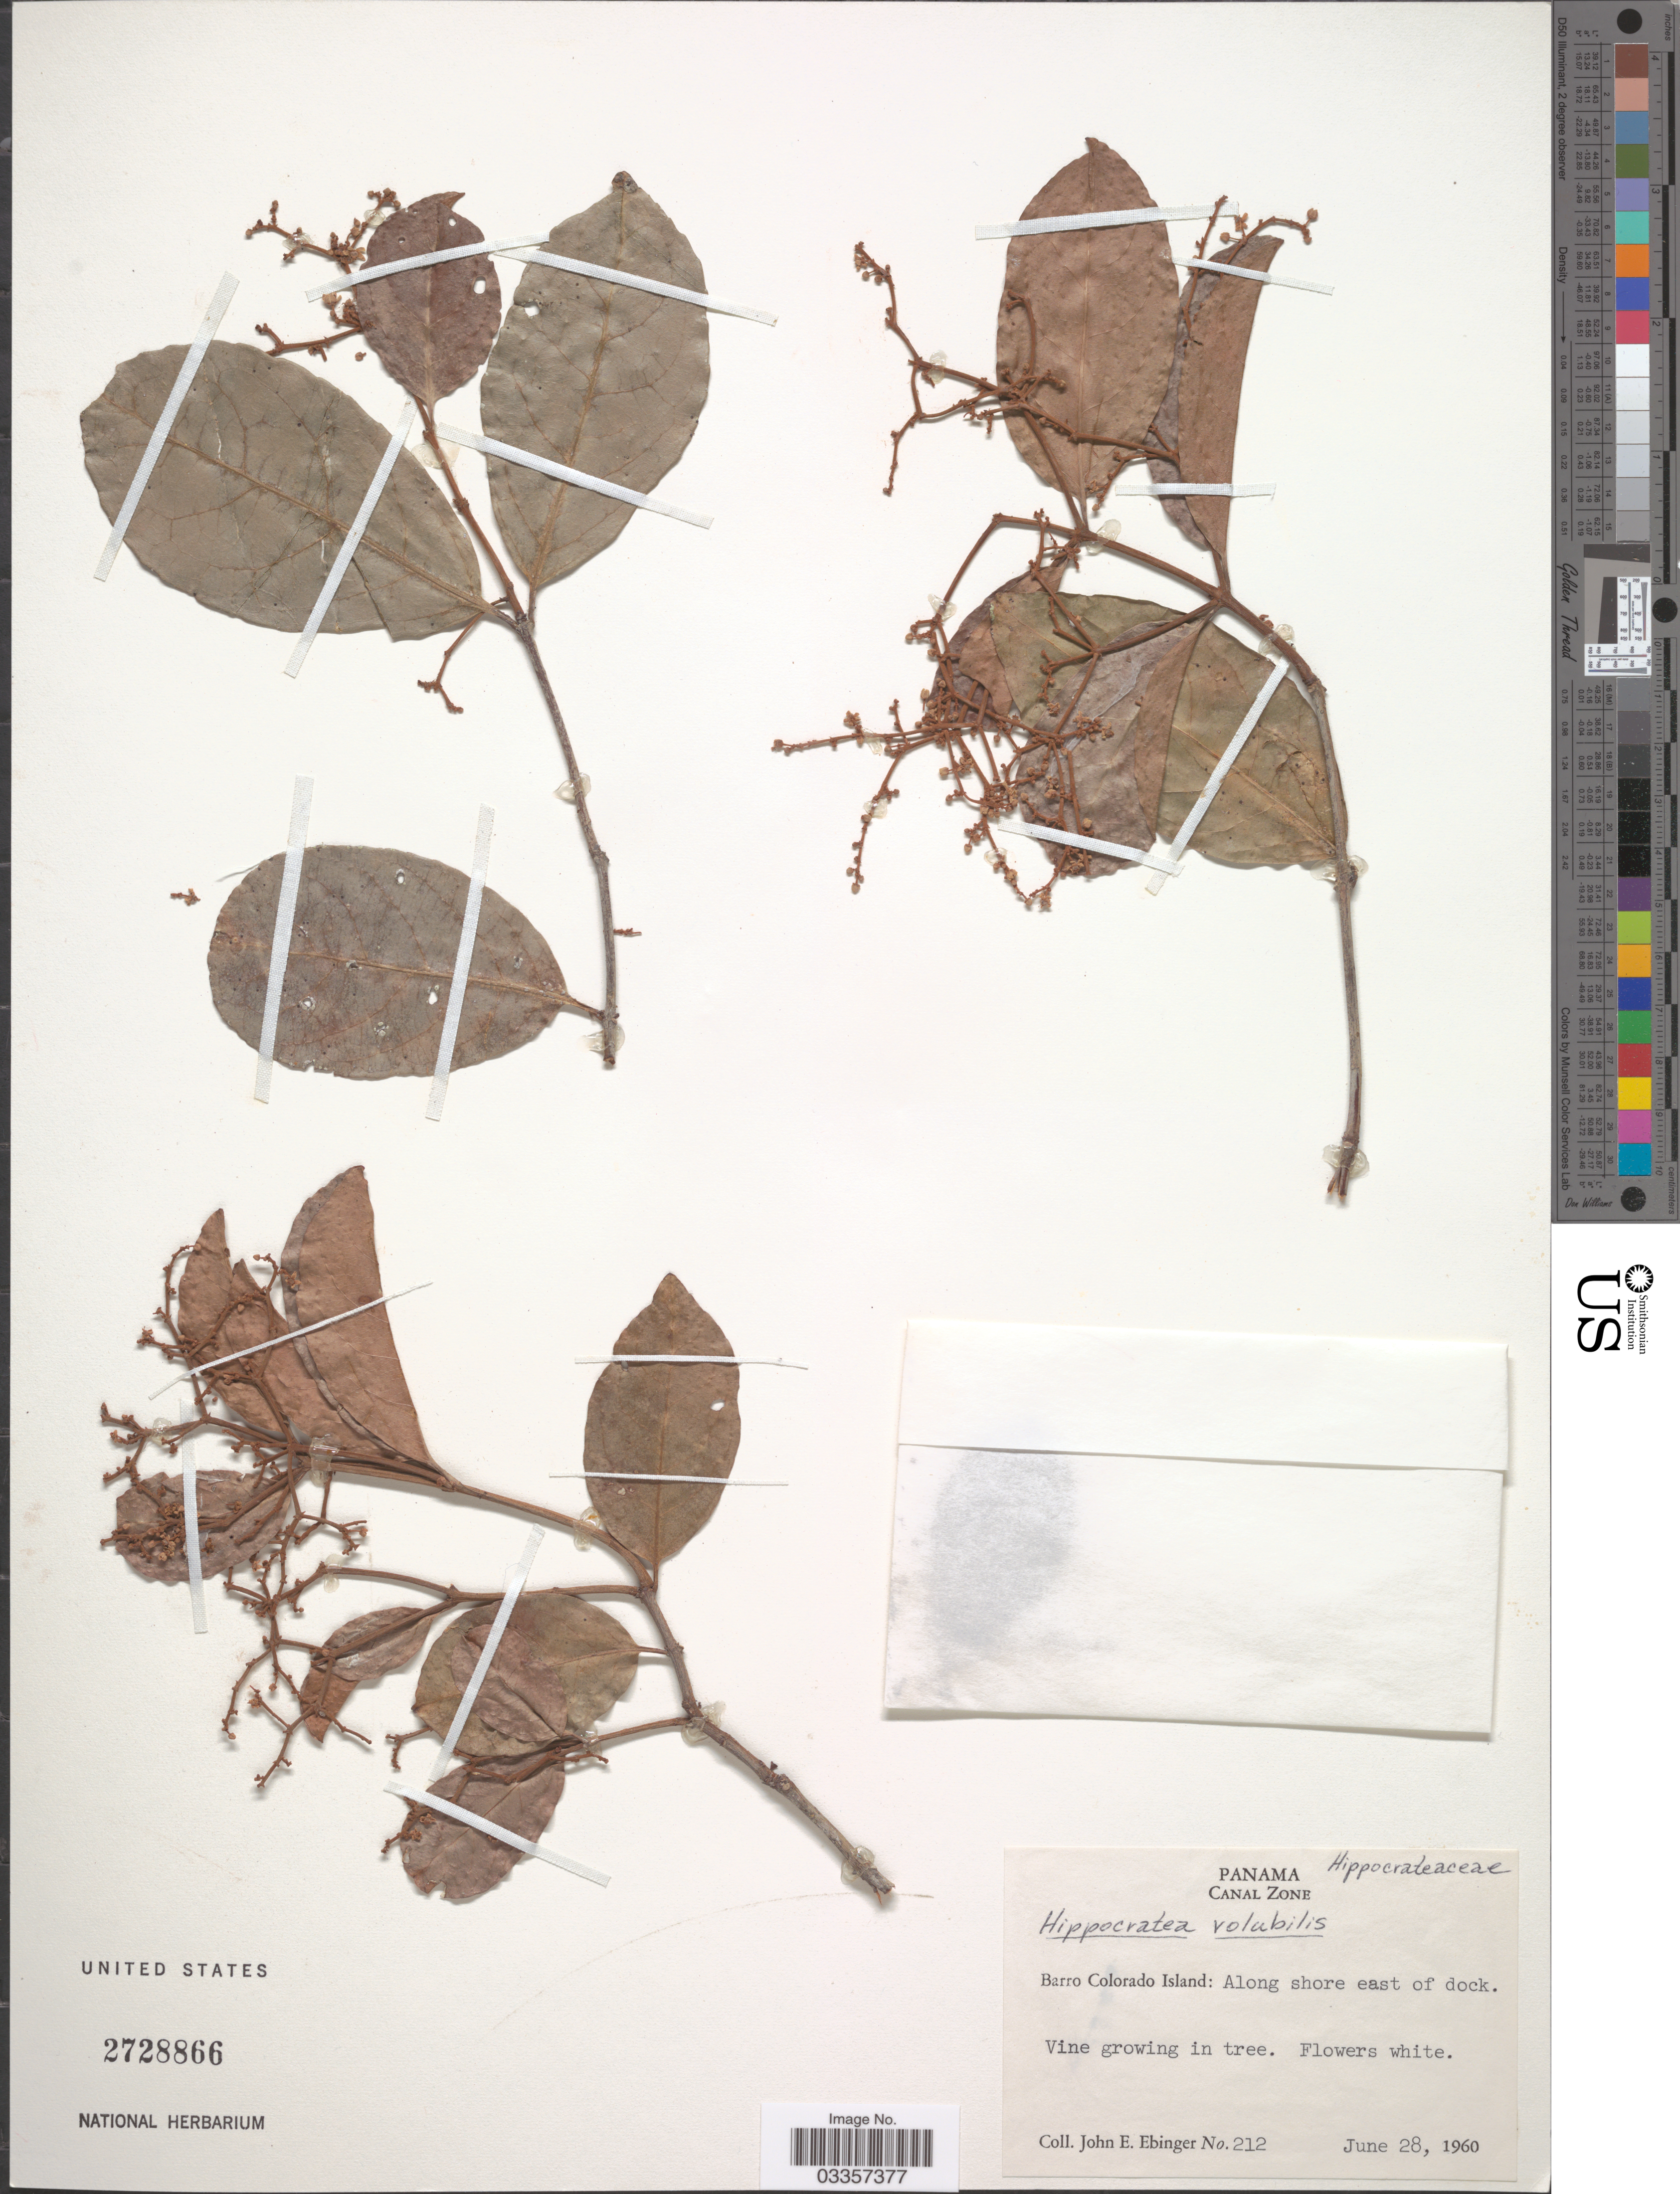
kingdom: Plantae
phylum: Tracheophyta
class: Magnoliopsida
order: Celastrales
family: Celastraceae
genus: Hippocratea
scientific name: Hippocratea volubilis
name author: L.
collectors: J. Ebinger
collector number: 212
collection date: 1960-06-28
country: Panama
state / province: Panamá Oeste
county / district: Canal Zone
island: Barro Colorado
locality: Canal Zone. Barro Colorado Island: Along shore east of dock.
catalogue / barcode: US 2728866